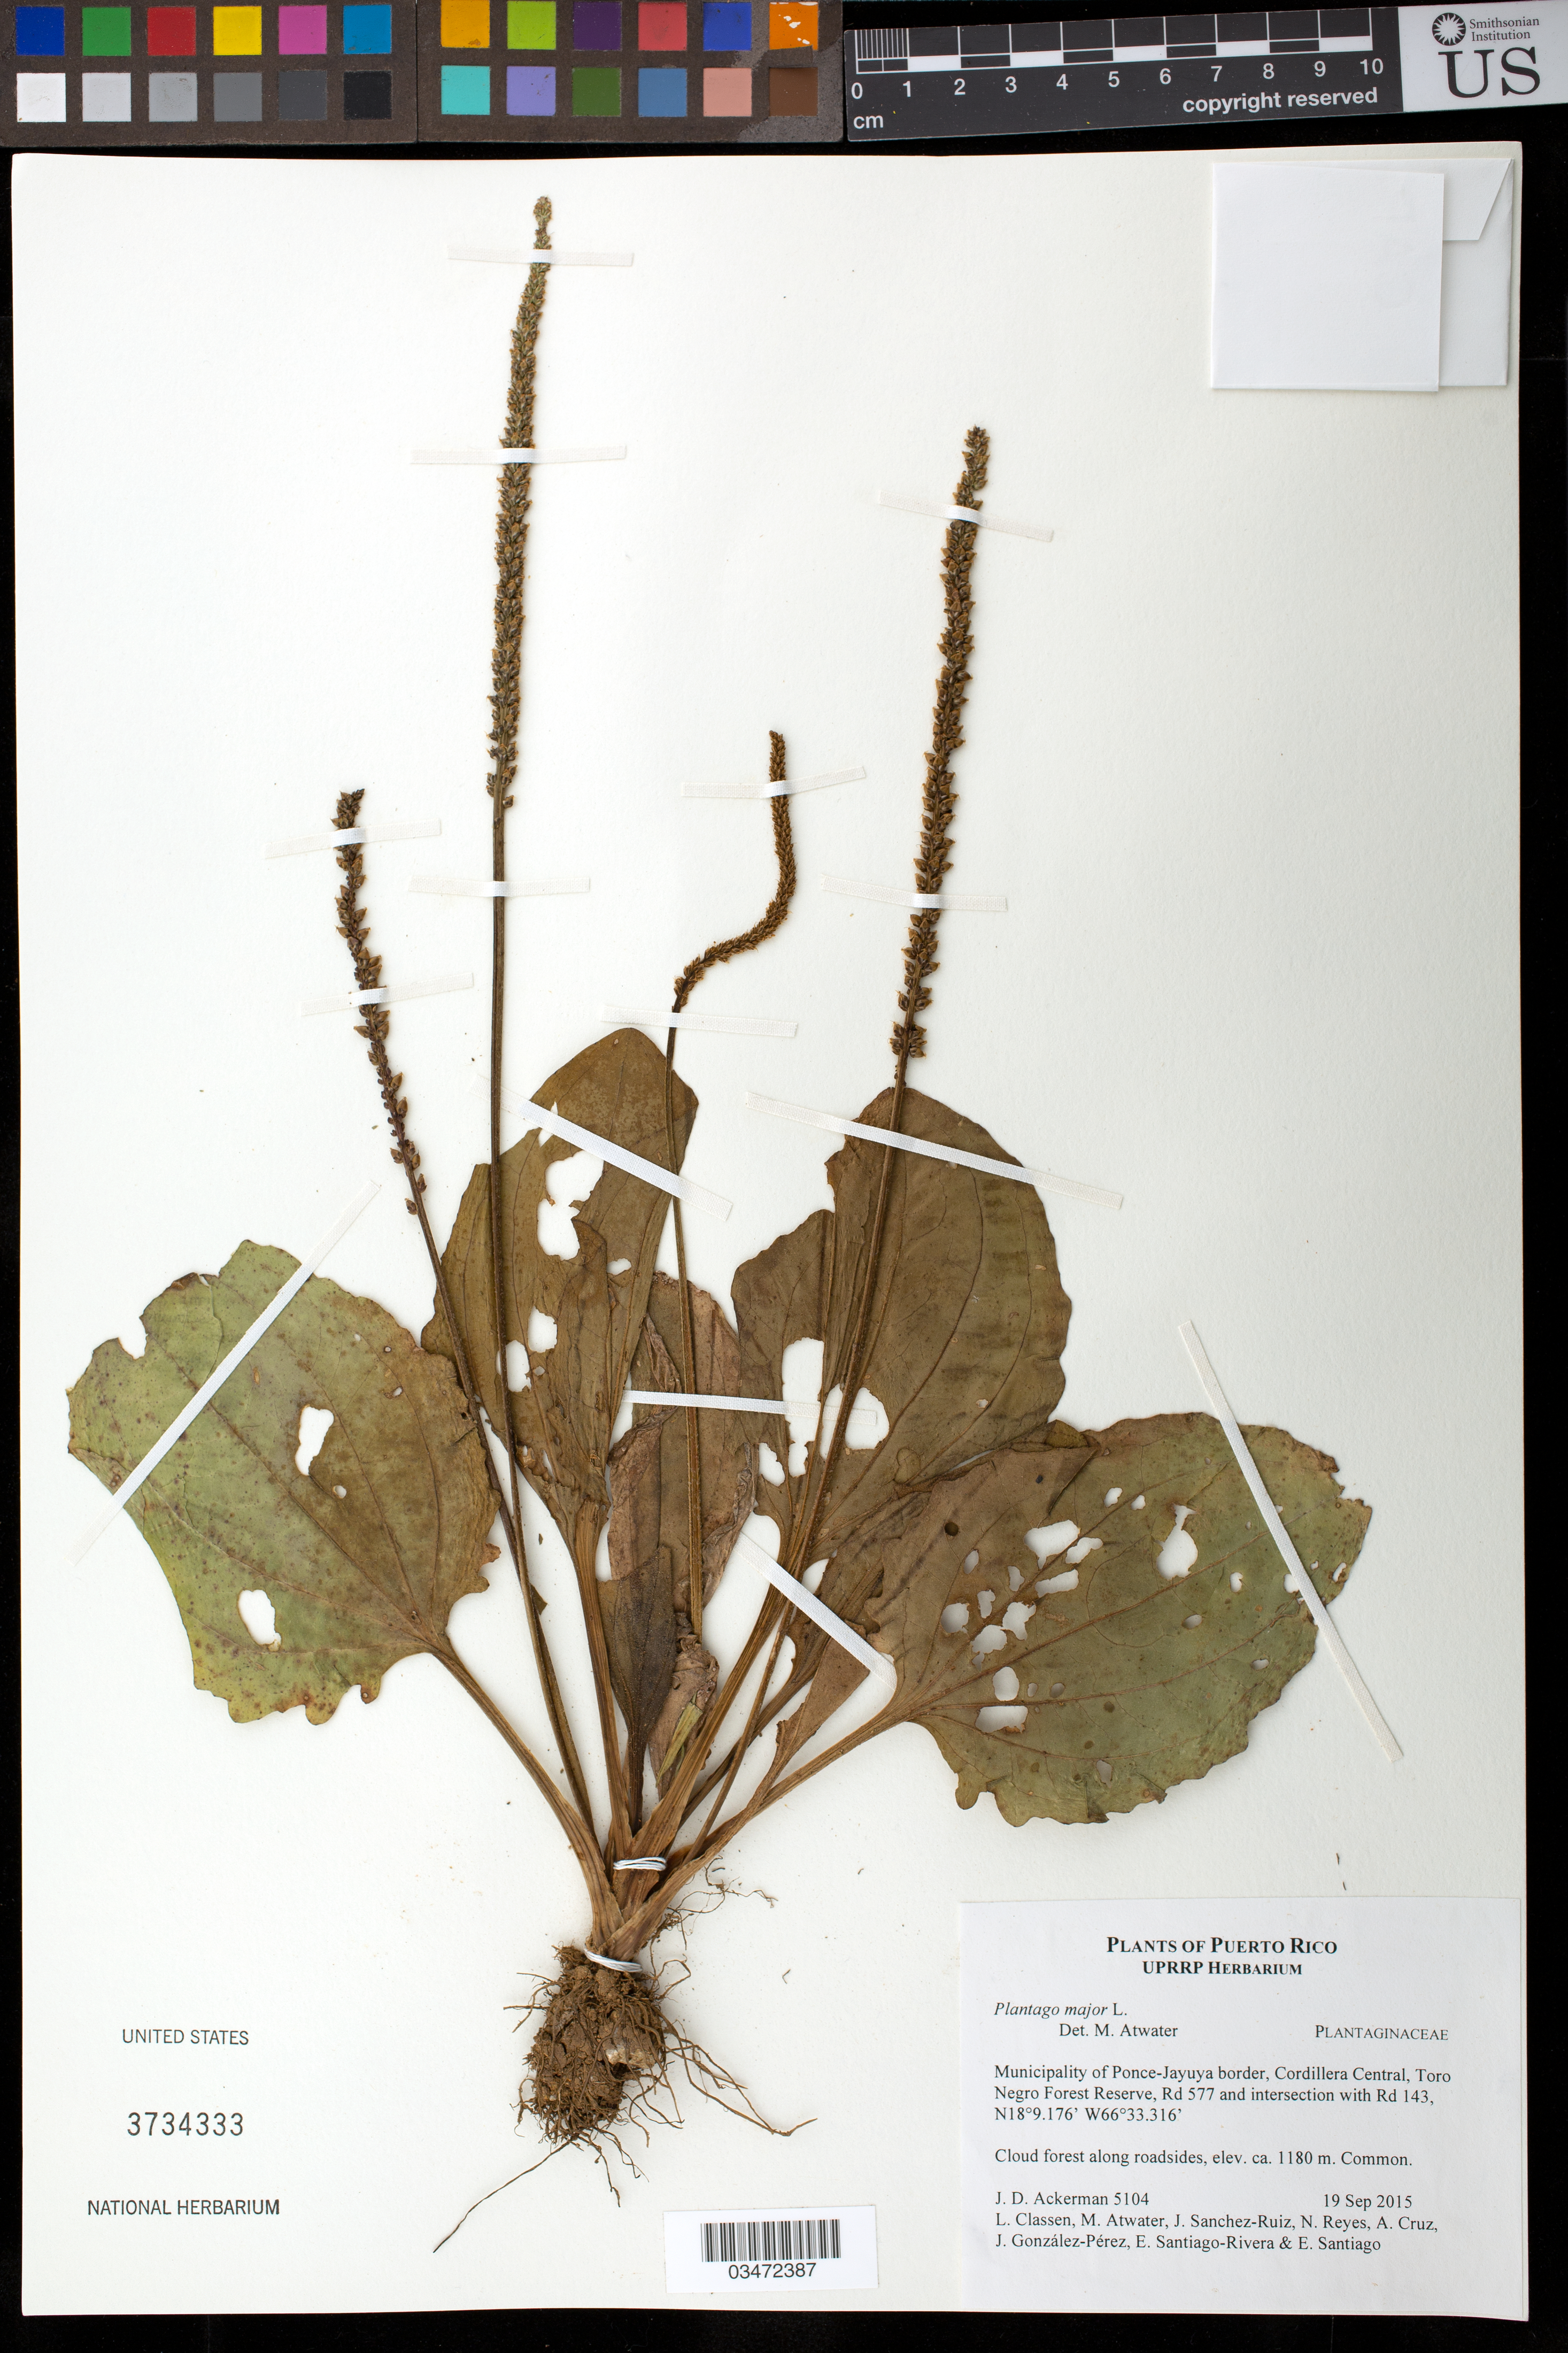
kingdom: Plantae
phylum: Tracheophyta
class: Magnoliopsida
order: Lamiales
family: Plantaginaceae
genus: Plantago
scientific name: Plantago major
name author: L.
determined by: Atwater, M.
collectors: J. D. Ackerman, L. Classen, M. Atwater, J. Sanchez-Ruiz, N. Reyes, A. Cruz, J. González-Pérez, E. Santiago-Rivera & E. Santiago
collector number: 5104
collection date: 2015-09-19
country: Puerto Rico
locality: Mun. Ponce-Jayuya border, Cordillera Central, Toro Negro Forest Reserve, Rd 577 and intersection with Rd 143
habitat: Cloud forest along roadsides; common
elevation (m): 1180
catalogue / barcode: US 3734333